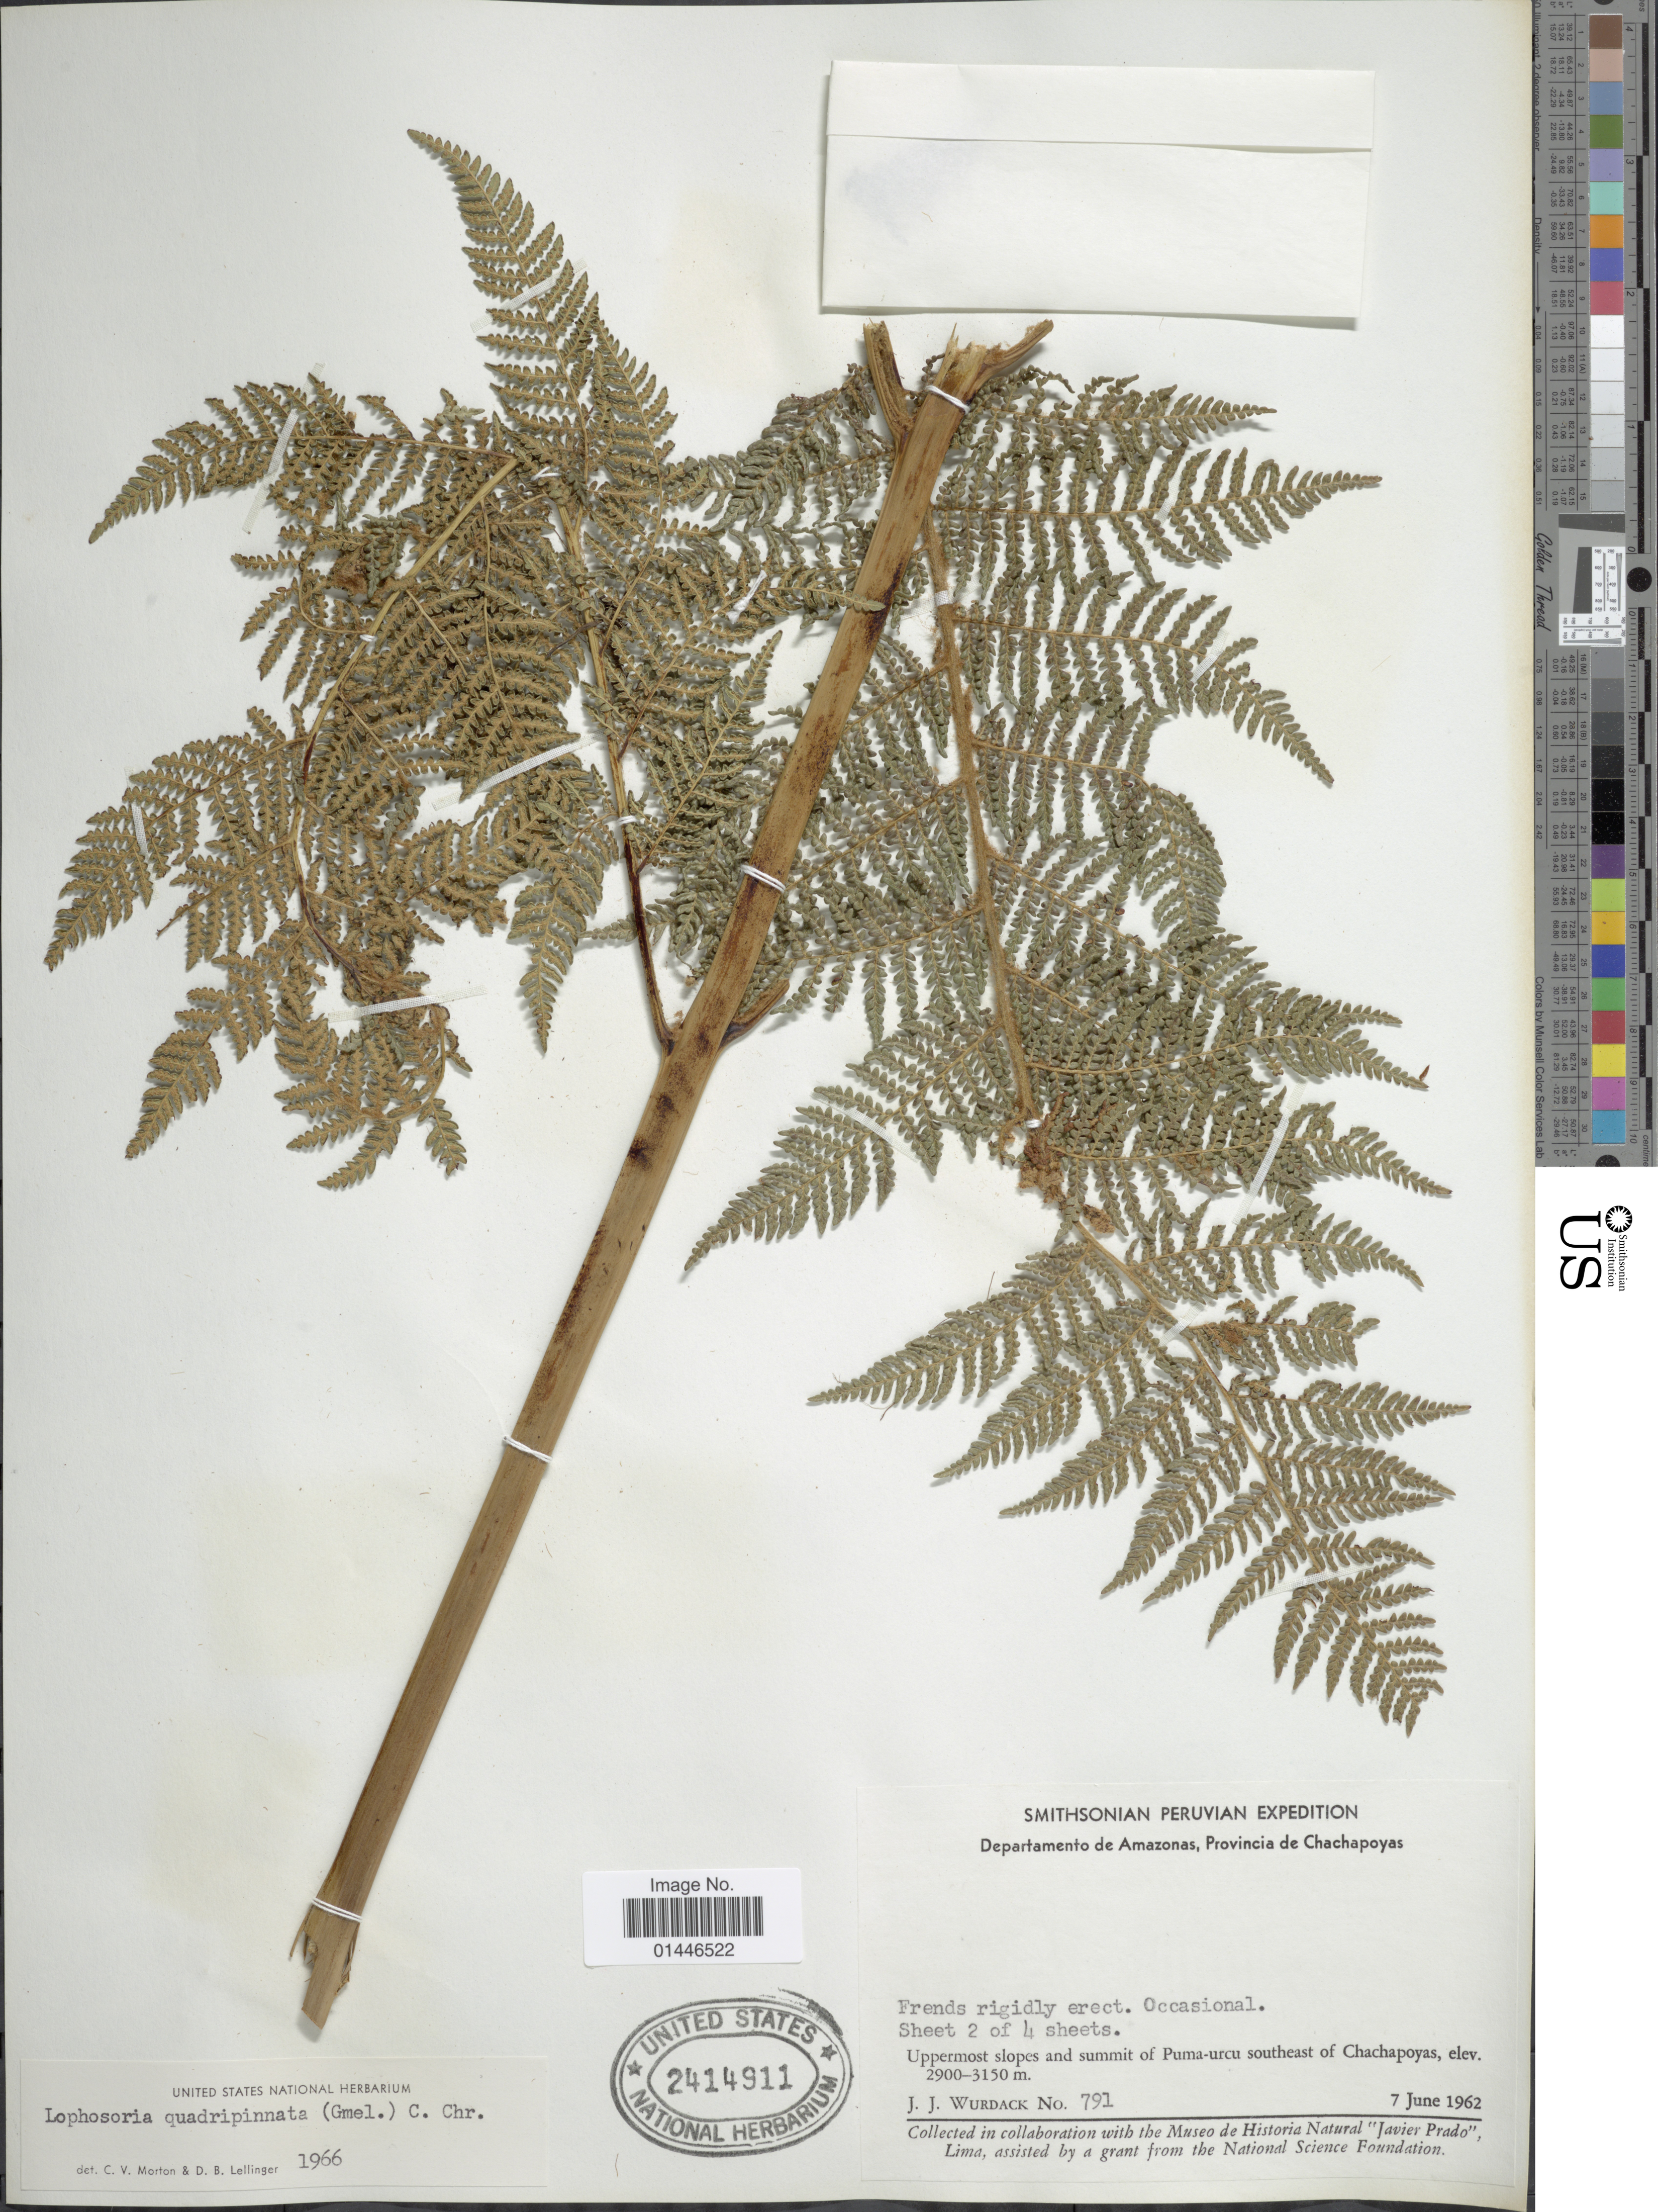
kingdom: Plantae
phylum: Tracheophyta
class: Polypodiopsida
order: Cyatheales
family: Dicksoniaceae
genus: Lophosoria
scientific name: Lophosoria quadripinnata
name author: (J.F. Gmel.) C. Chr.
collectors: J. J. Wurdack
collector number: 791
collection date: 1962-06-07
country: Peru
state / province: Amazonas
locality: Provincia de Chachapoyas. Uppermost slopes and summit of Puma-urcu southeast of Chachapoyas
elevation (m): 2900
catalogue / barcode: US 2414911